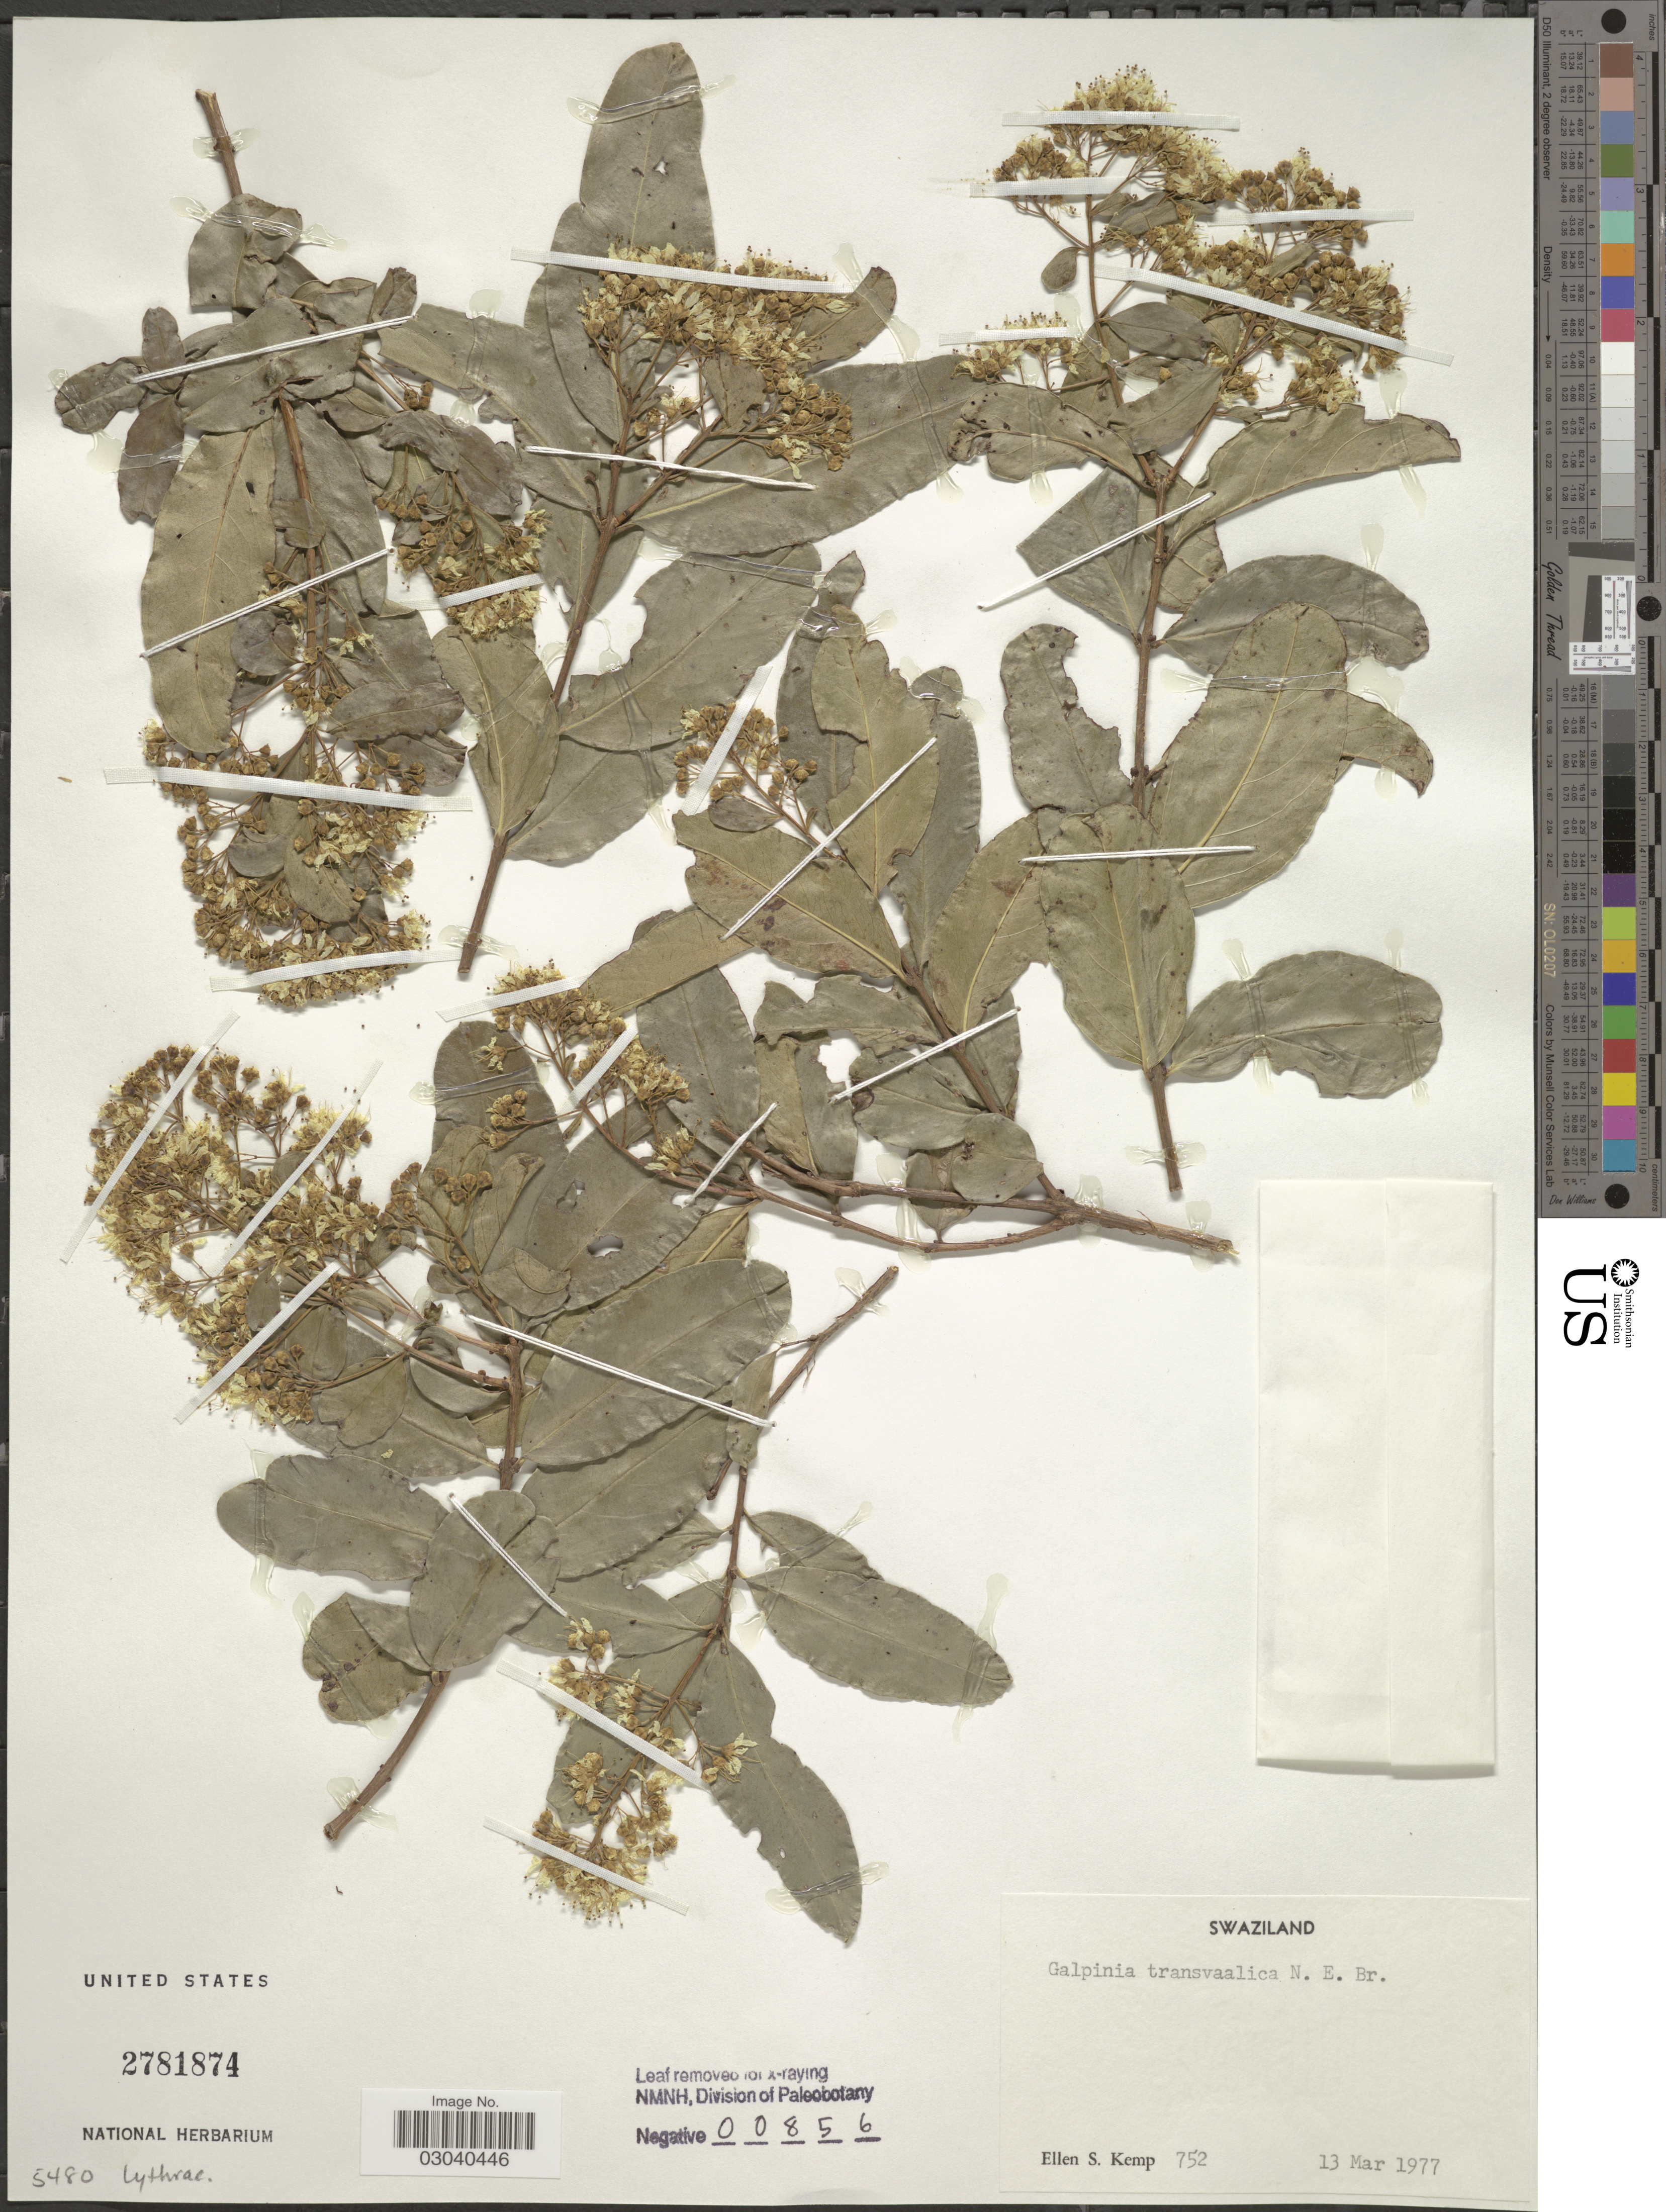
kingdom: Plantae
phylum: Tracheophyta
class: Magnoliopsida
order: Myrtales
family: Lythraceae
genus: Galpinia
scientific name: Galpinia transvaalica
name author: N.E. Br.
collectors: E. S. Kemp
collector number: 752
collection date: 1977-03-13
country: Eswatini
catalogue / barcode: US 2781874